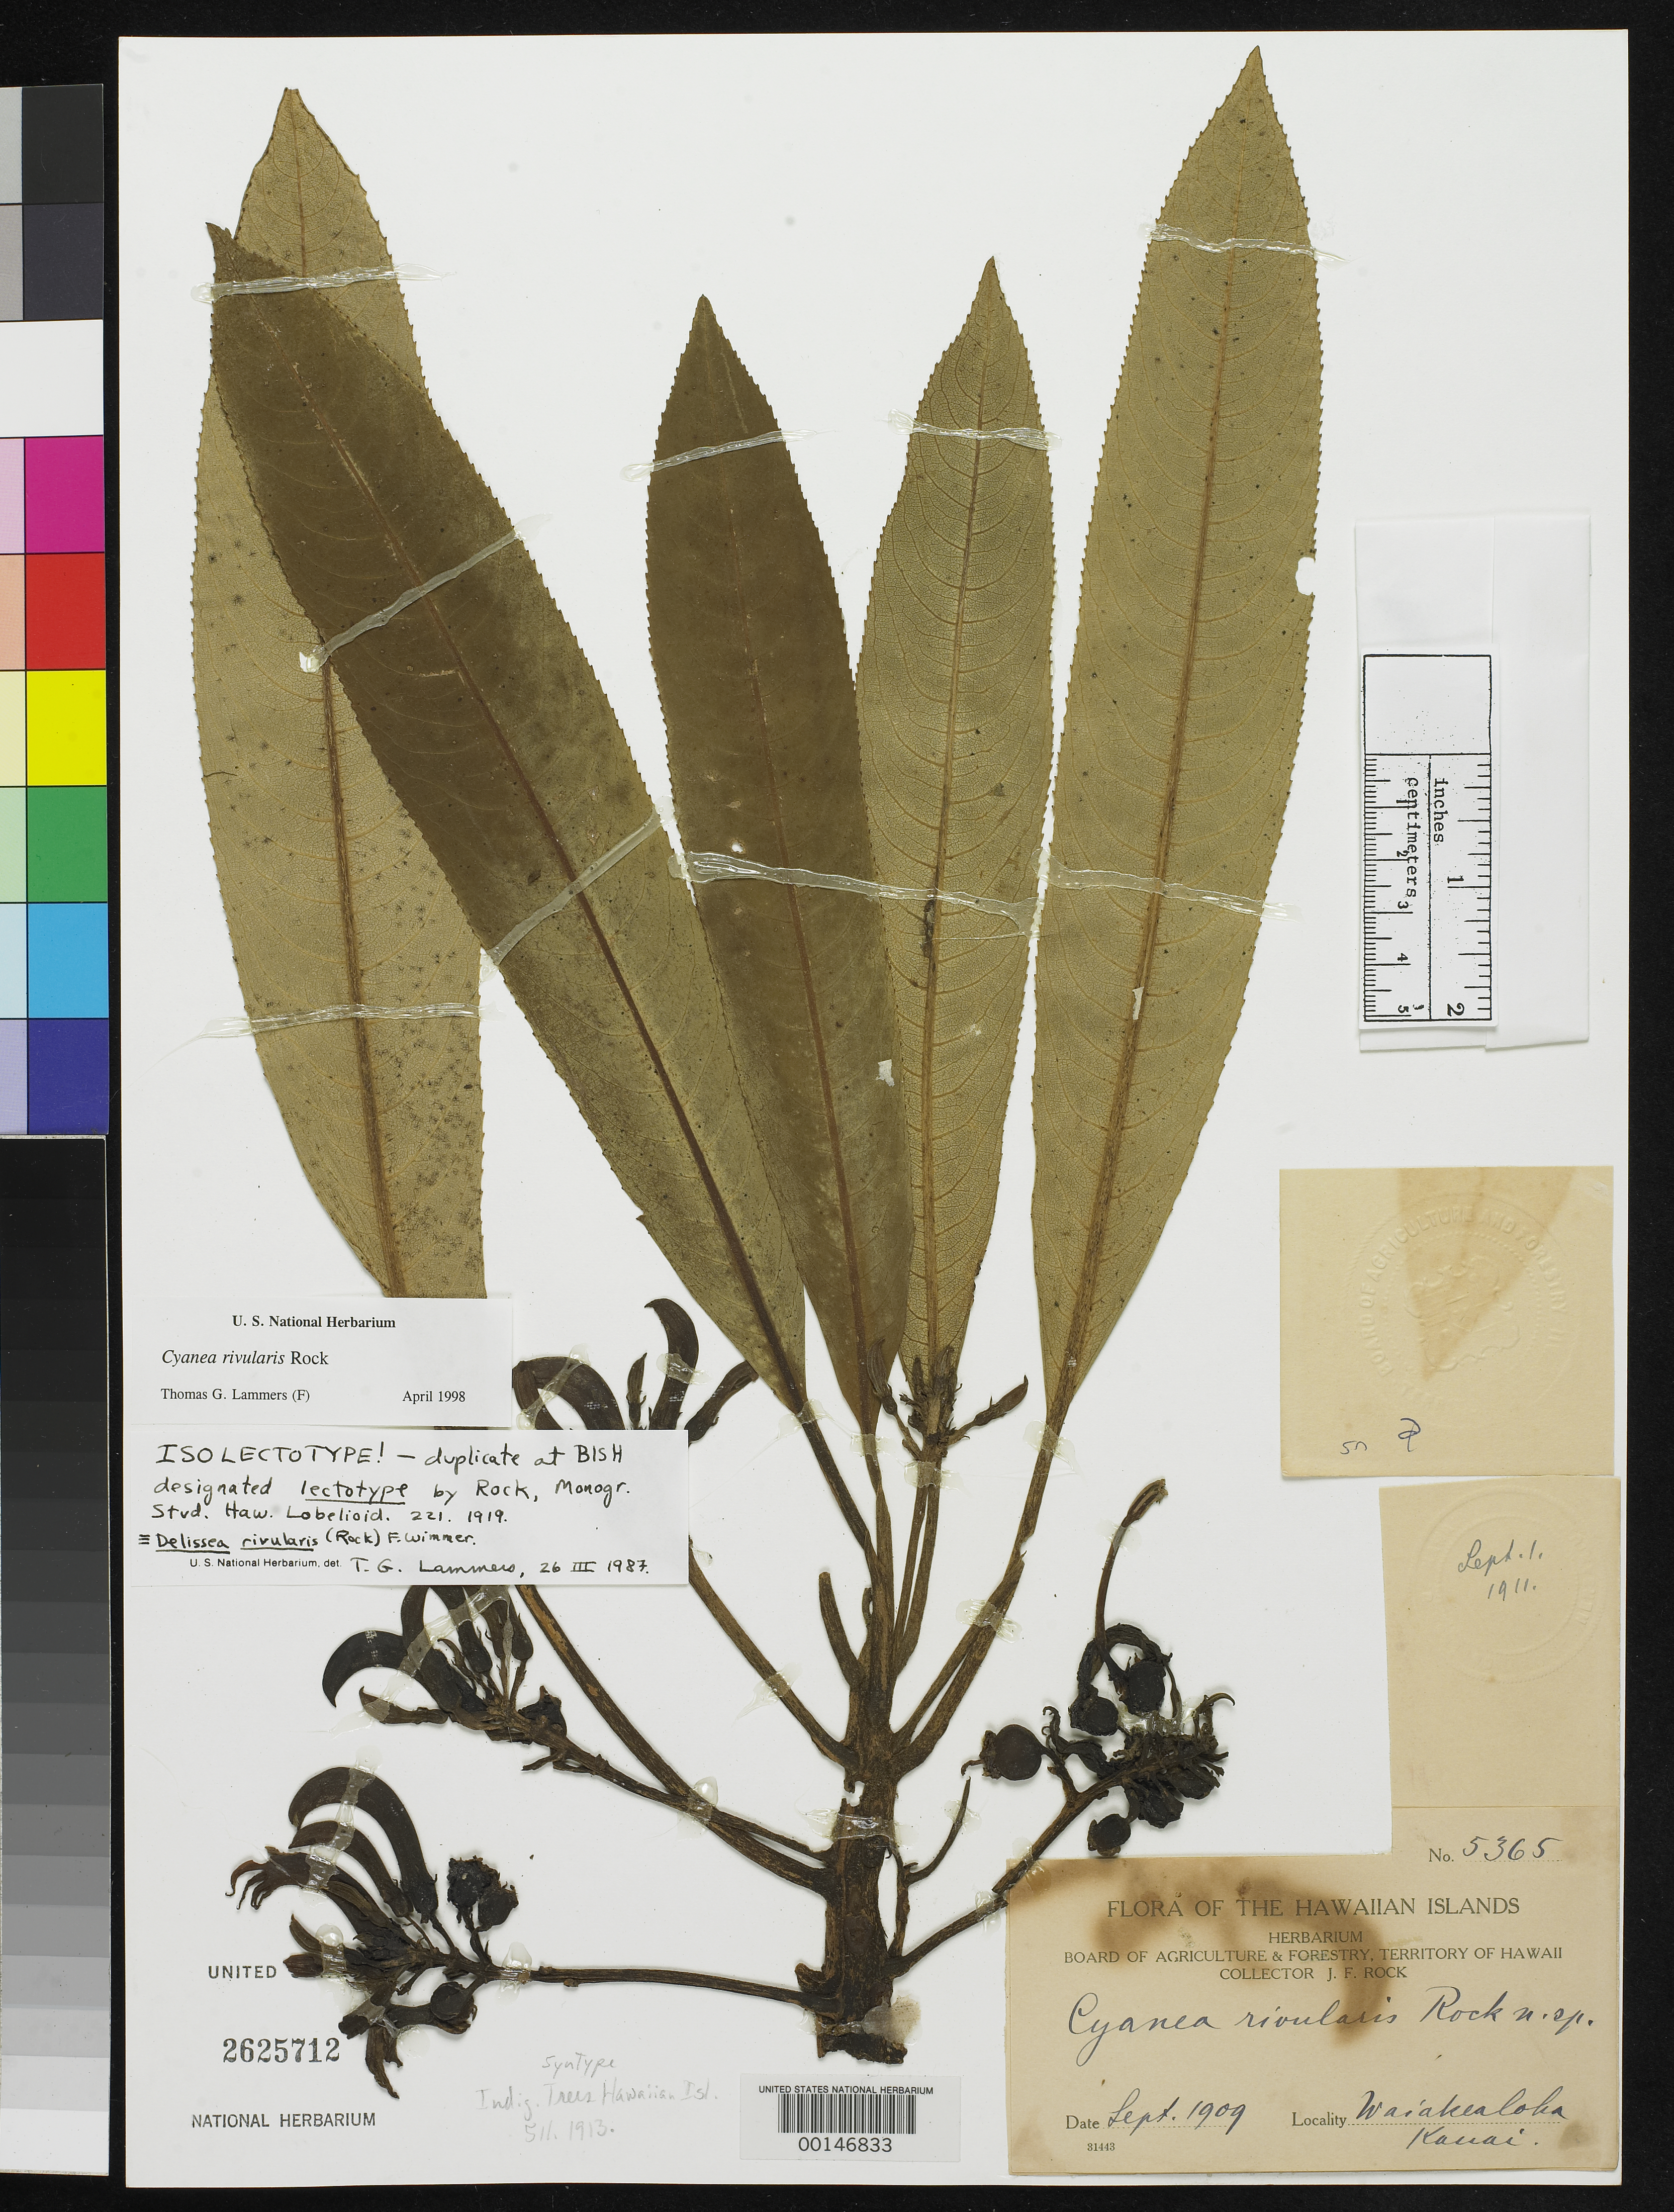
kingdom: Plantae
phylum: Tracheophyta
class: Magnoliopsida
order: Asterales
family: Campanulaceae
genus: Cyanea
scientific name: Cyanea rivularis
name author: Rock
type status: Isolectotype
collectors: J. F. Rock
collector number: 5365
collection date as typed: Sep 1909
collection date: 1909-09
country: United States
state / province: Hawaii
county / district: Kauai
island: Kaua'i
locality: Waiakealeha.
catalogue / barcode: US 2625712